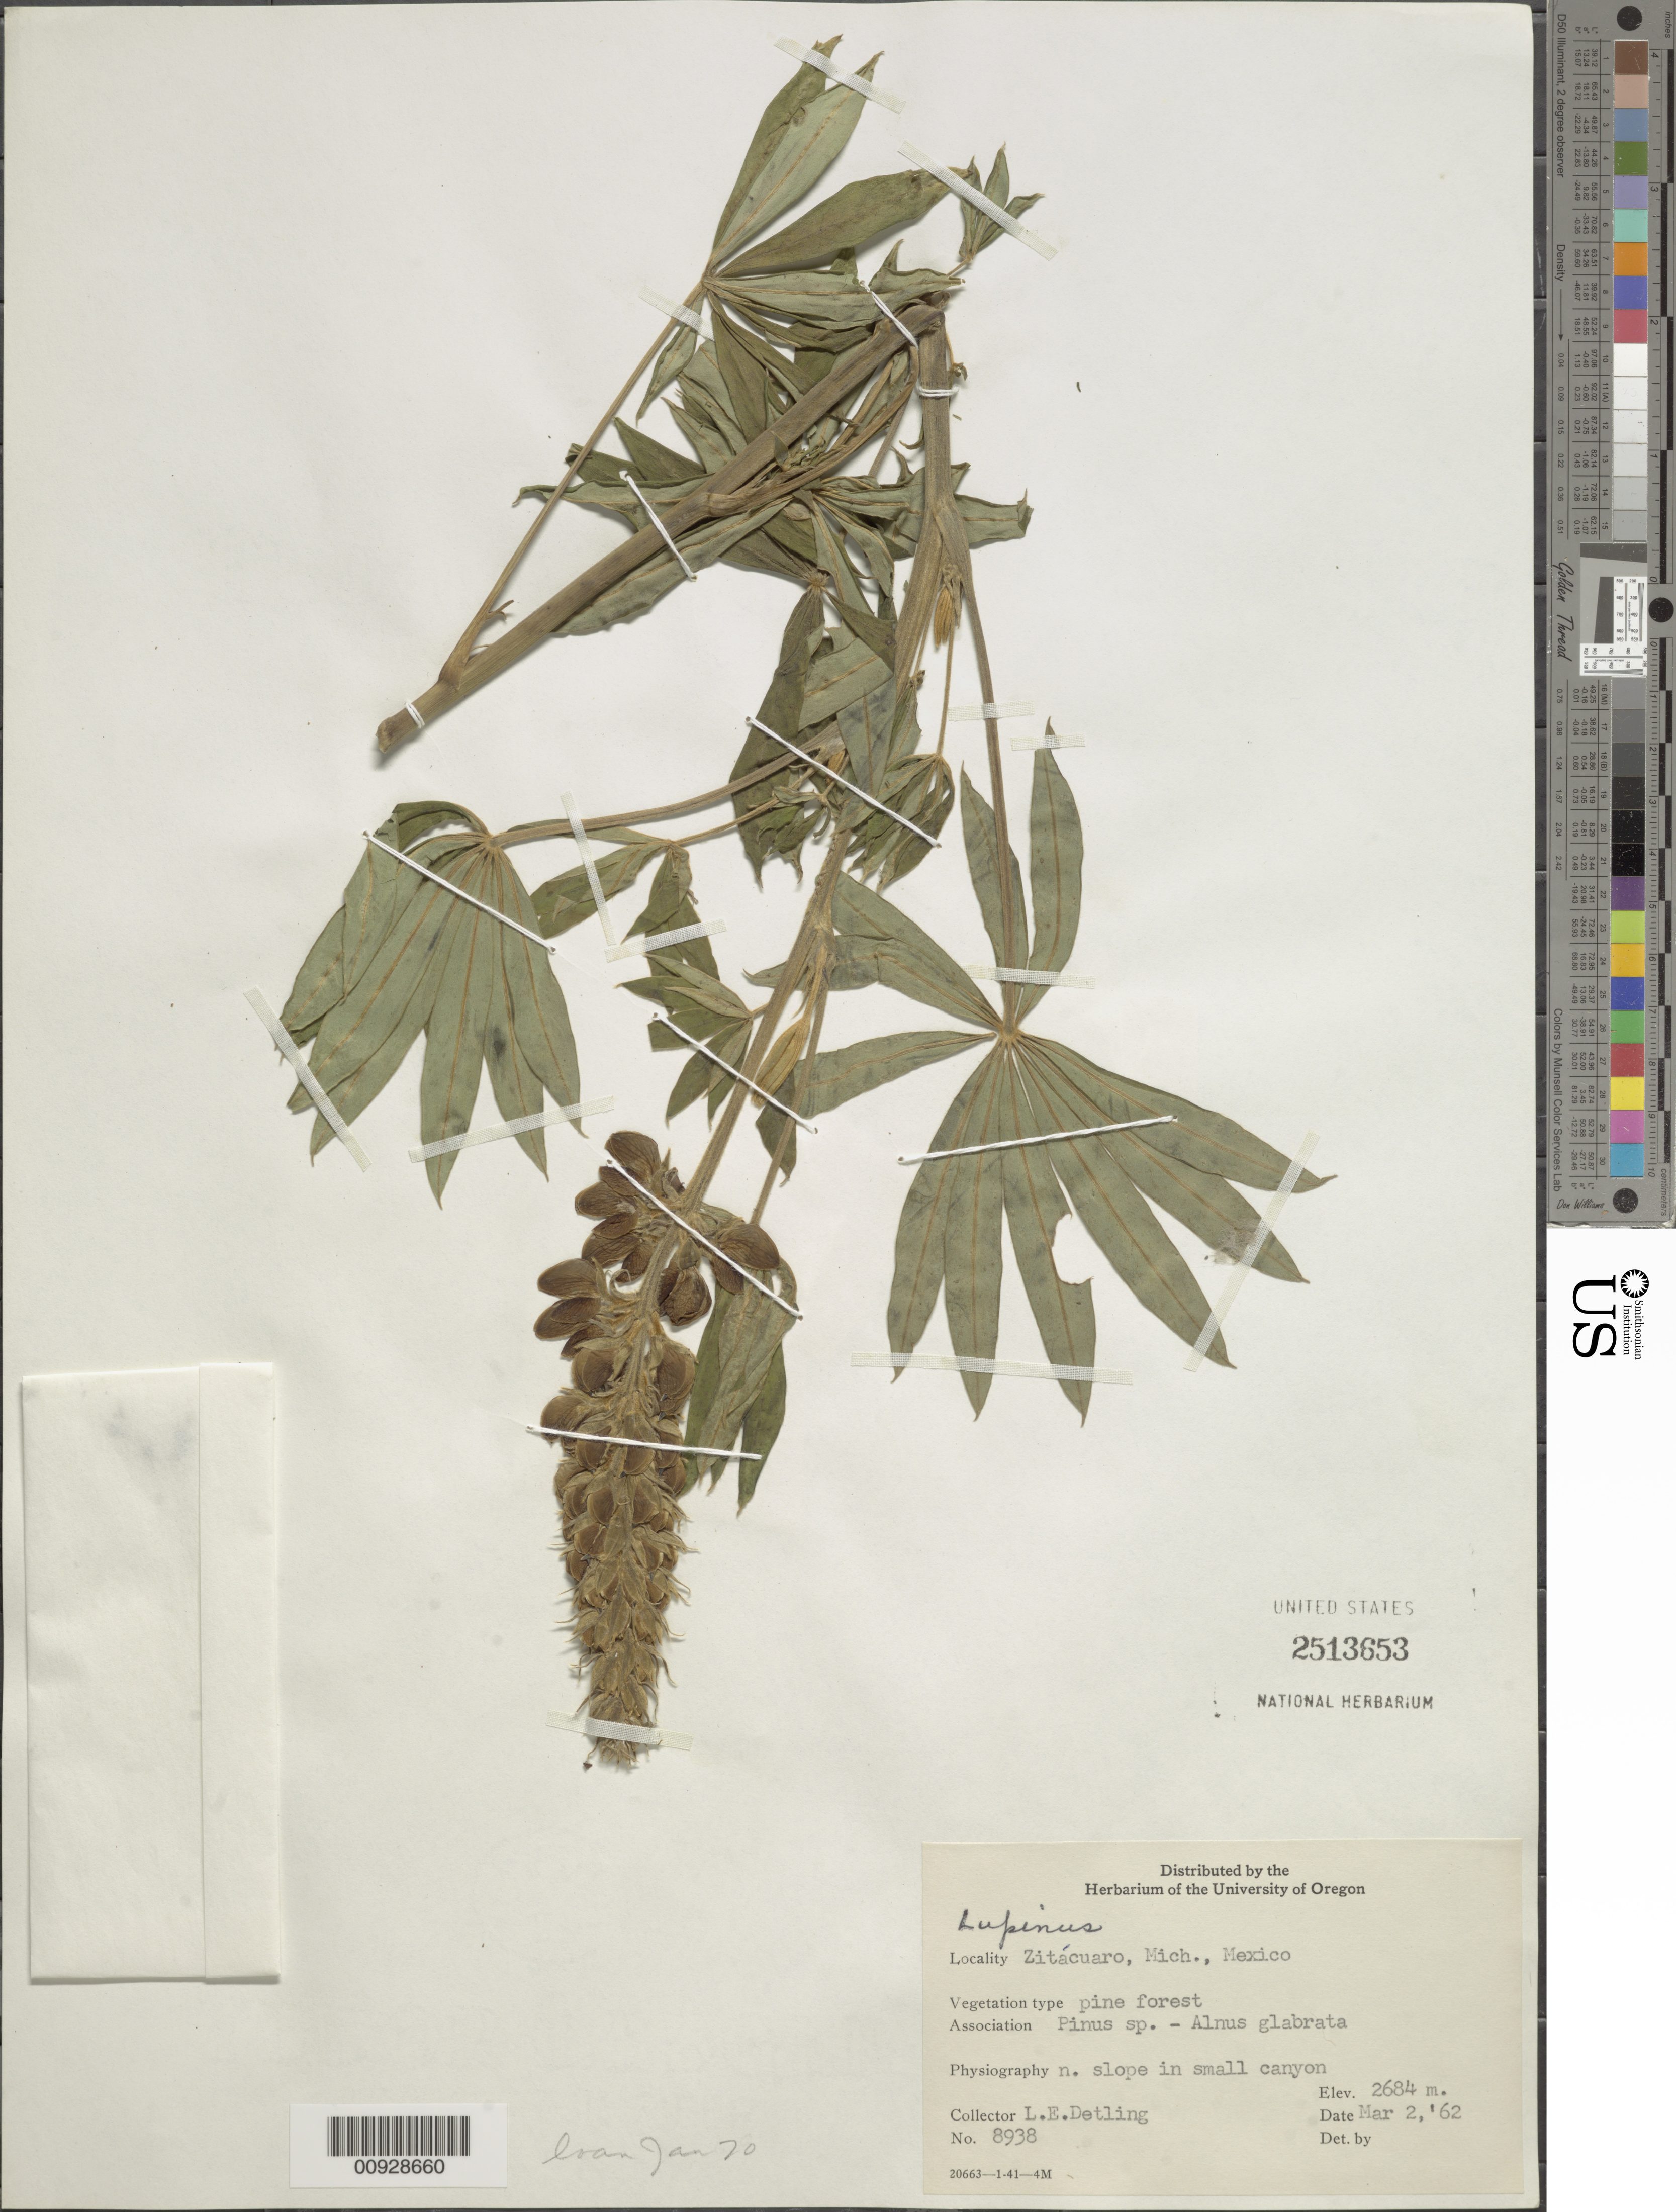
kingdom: Plantae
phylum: Tracheophyta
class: Magnoliopsida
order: Fabales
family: Fabaceae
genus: Lupinus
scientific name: Lupinus sp.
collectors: L. E. Detling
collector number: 8938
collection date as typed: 02 Mar 1962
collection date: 1962-03-02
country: Mexico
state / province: Michoacán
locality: Zitácuaro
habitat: Pine forest. Association Pinus sp. - Alnus glabrata. Physiography N slope in small canyon.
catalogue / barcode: US 2513653